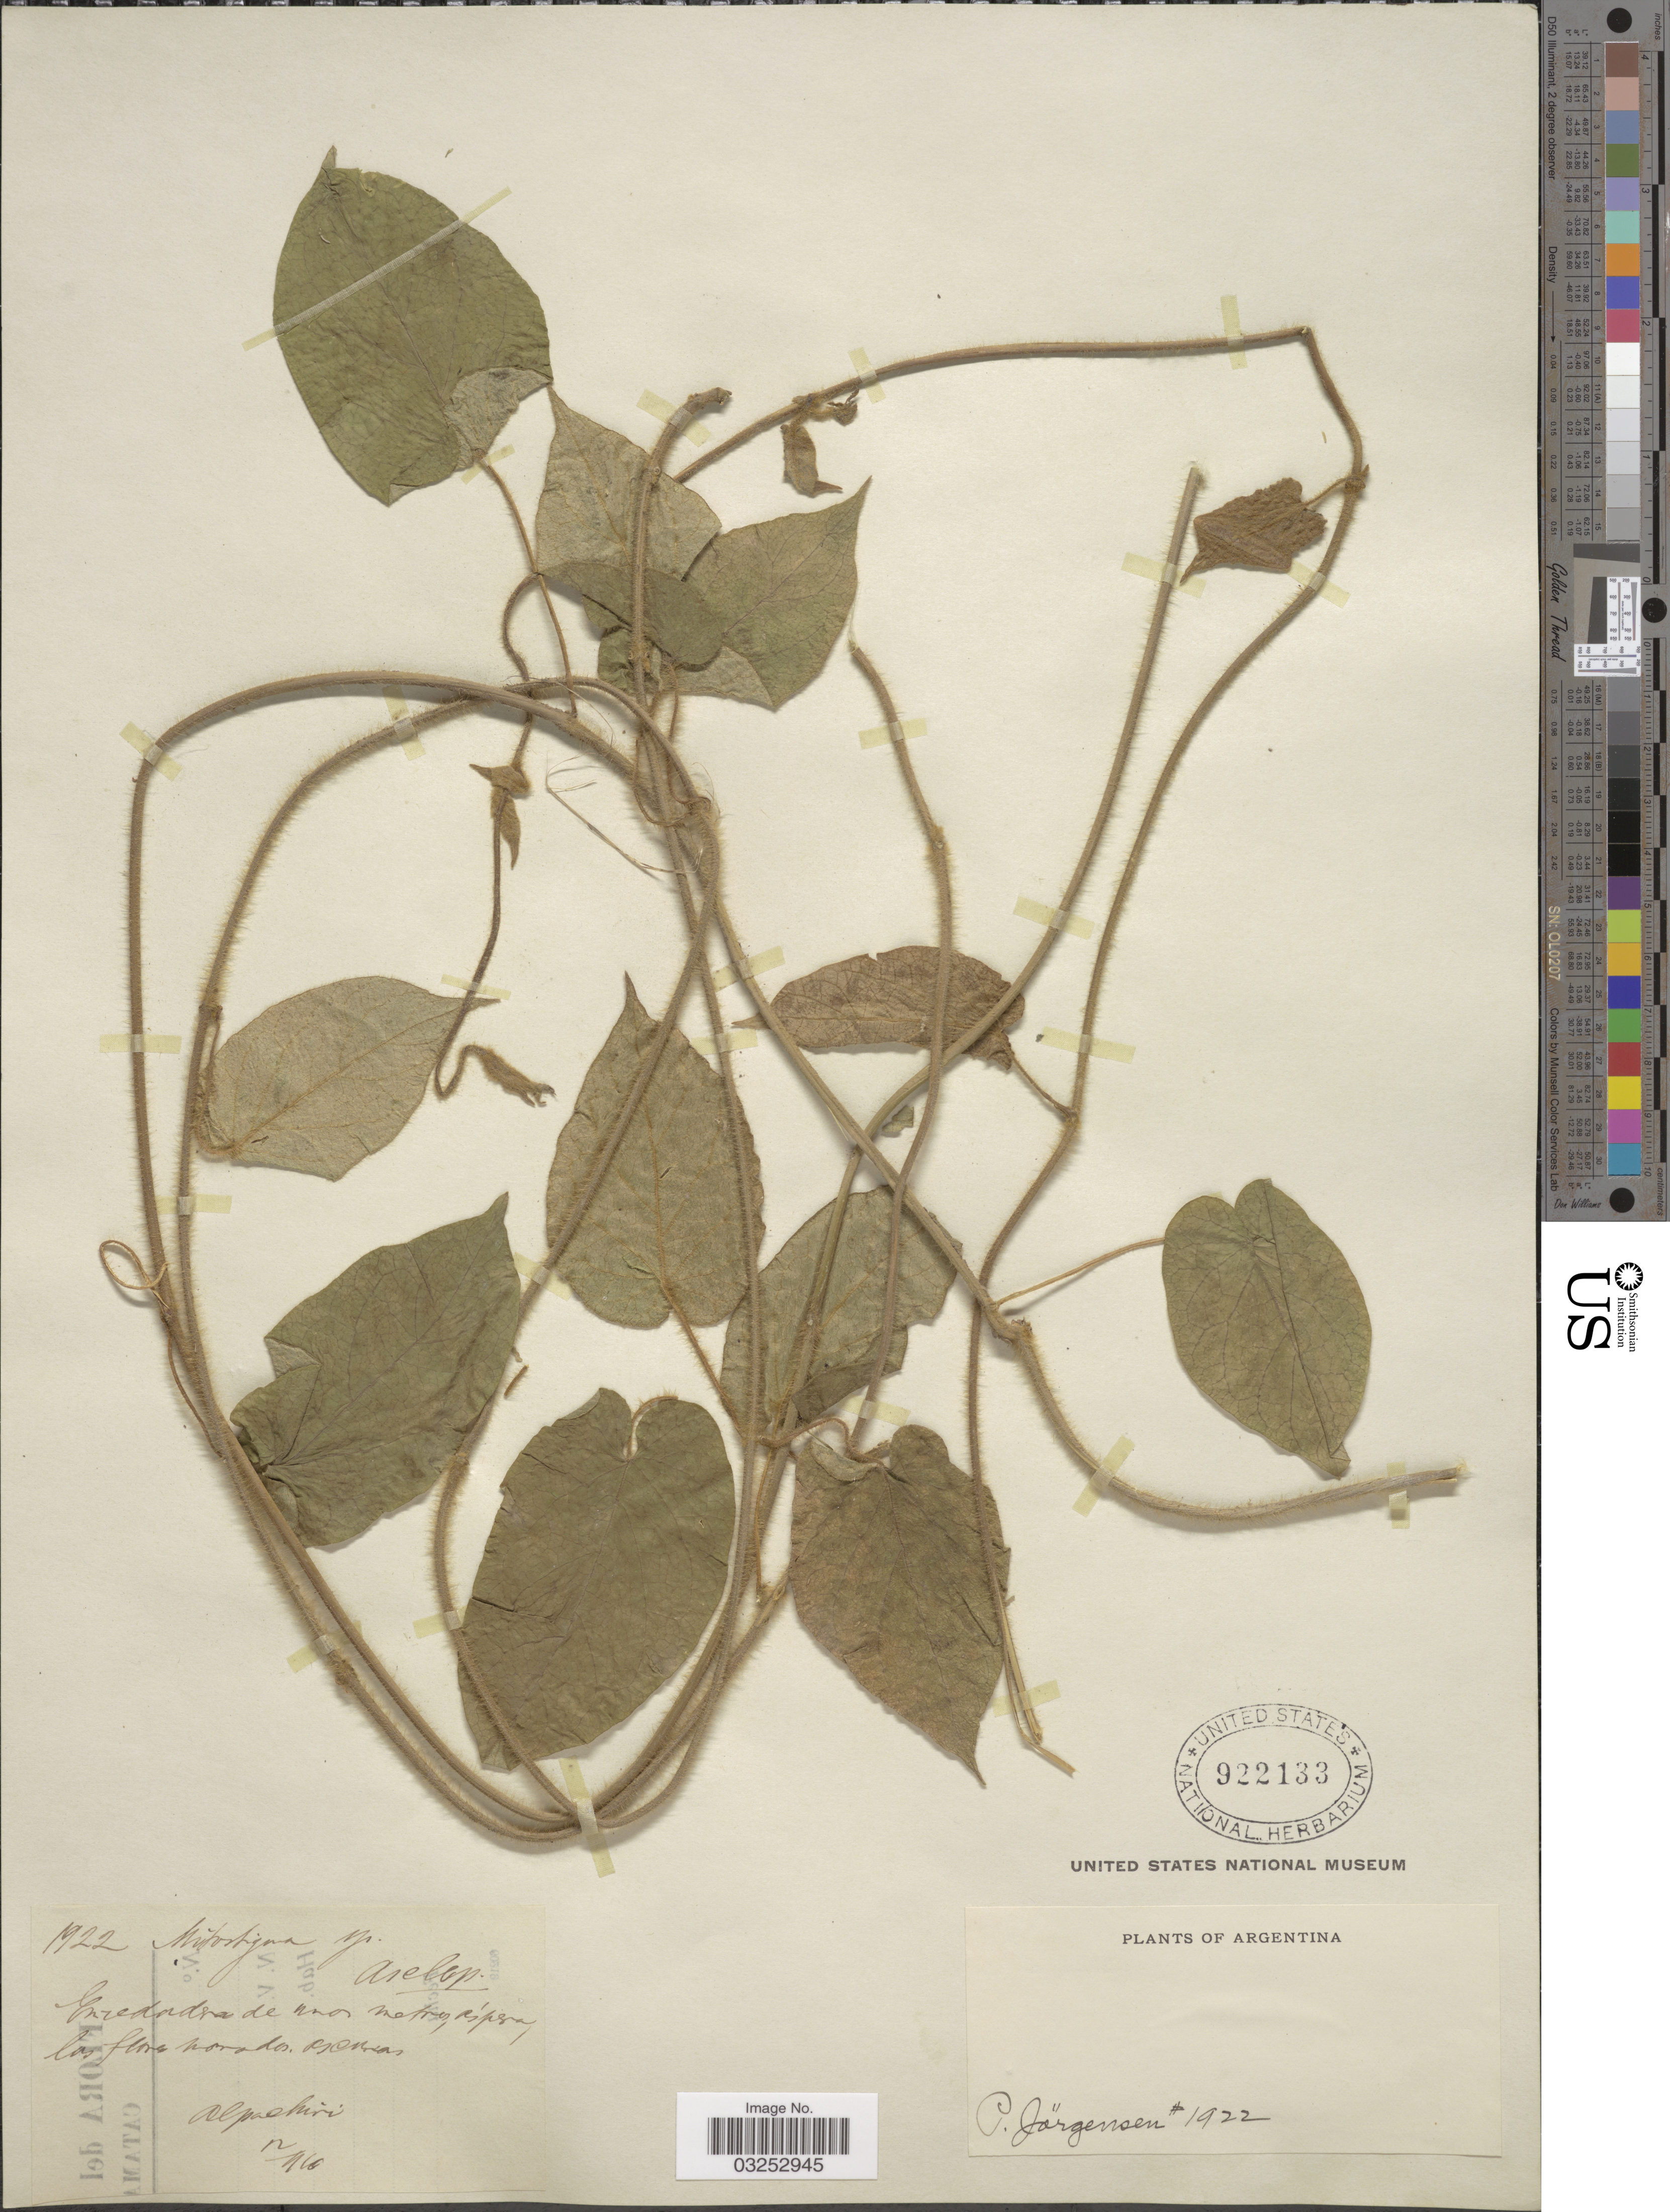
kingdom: Plantae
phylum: Tracheophyta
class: Magnoliopsida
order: Gentianales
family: Apocynaceae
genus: Mitostigma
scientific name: Mitostigma sp.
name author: Trautv.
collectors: P. Jörgensen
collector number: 1922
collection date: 1910-12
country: Argentina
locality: Alpachiri.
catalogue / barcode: US 922133